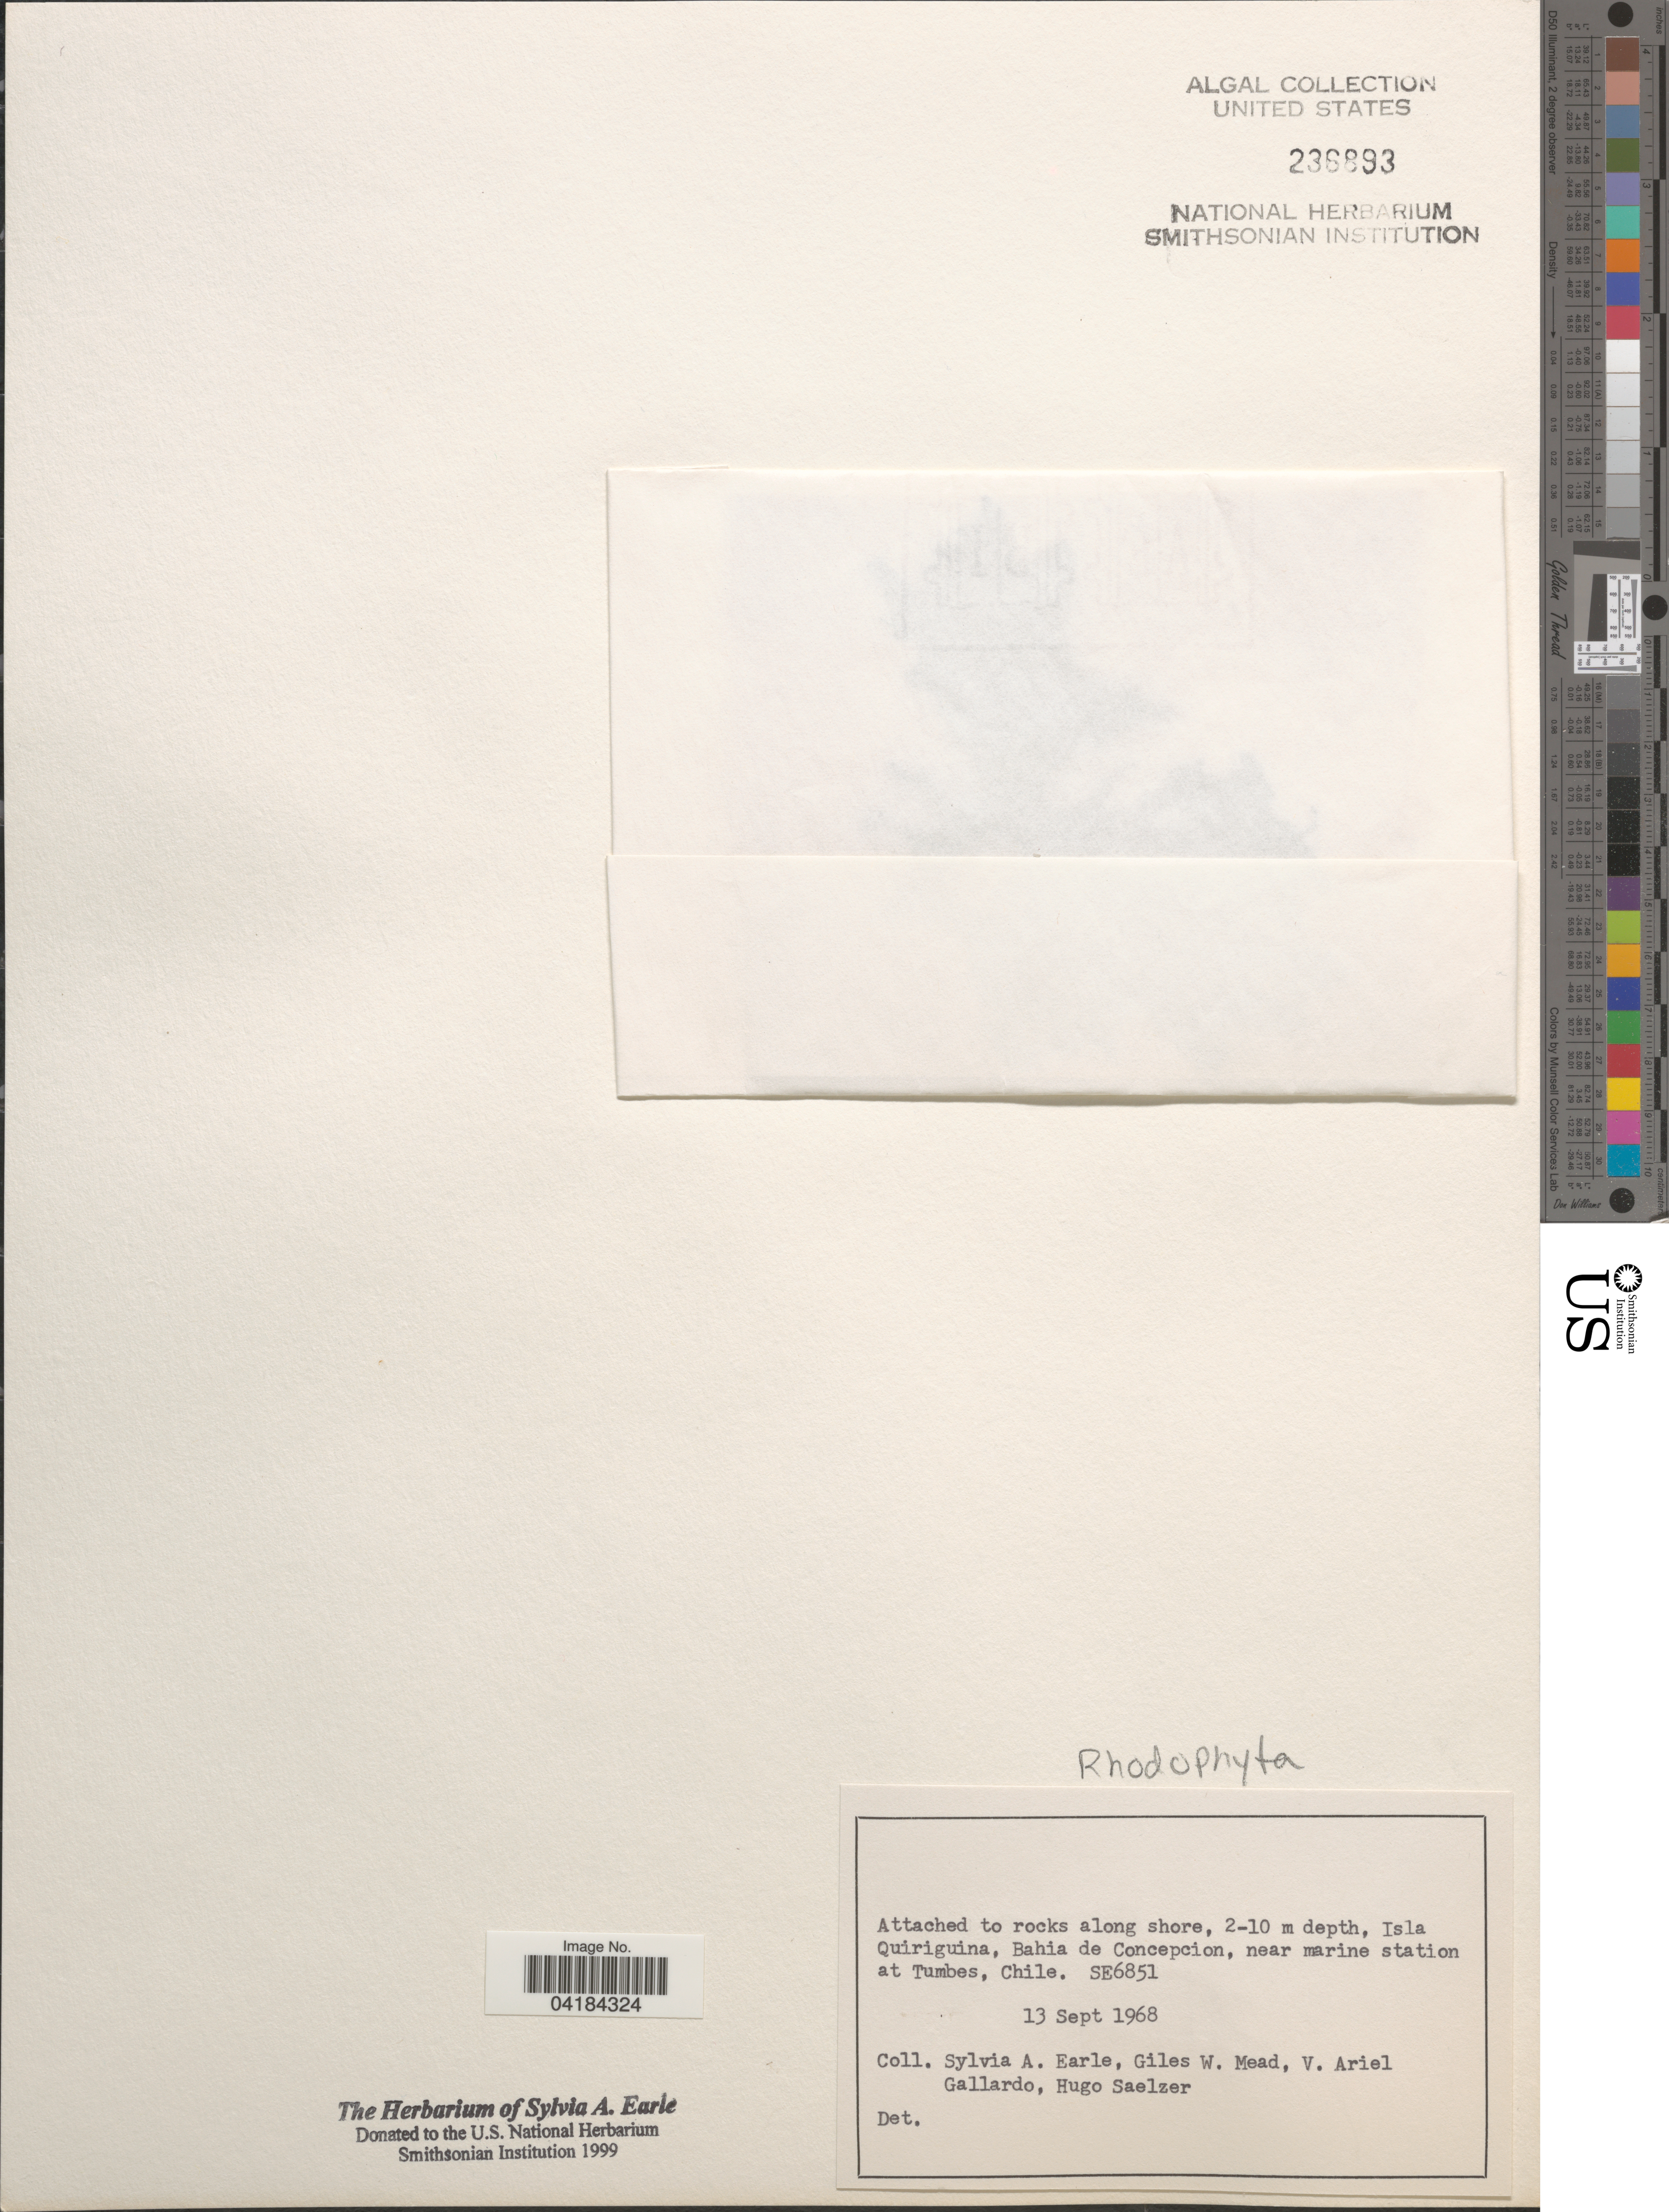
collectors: S. A. Earle, G. W. Mead, V. Gallardo & H. Saelzer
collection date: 1968-09-13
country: Chile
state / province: Bio-Bío (VIII)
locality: Isla Quiriguina [ = Quiriquina], Bahia de Concepcion, near marine station at Tumbes. SE6851.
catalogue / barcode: US 236893